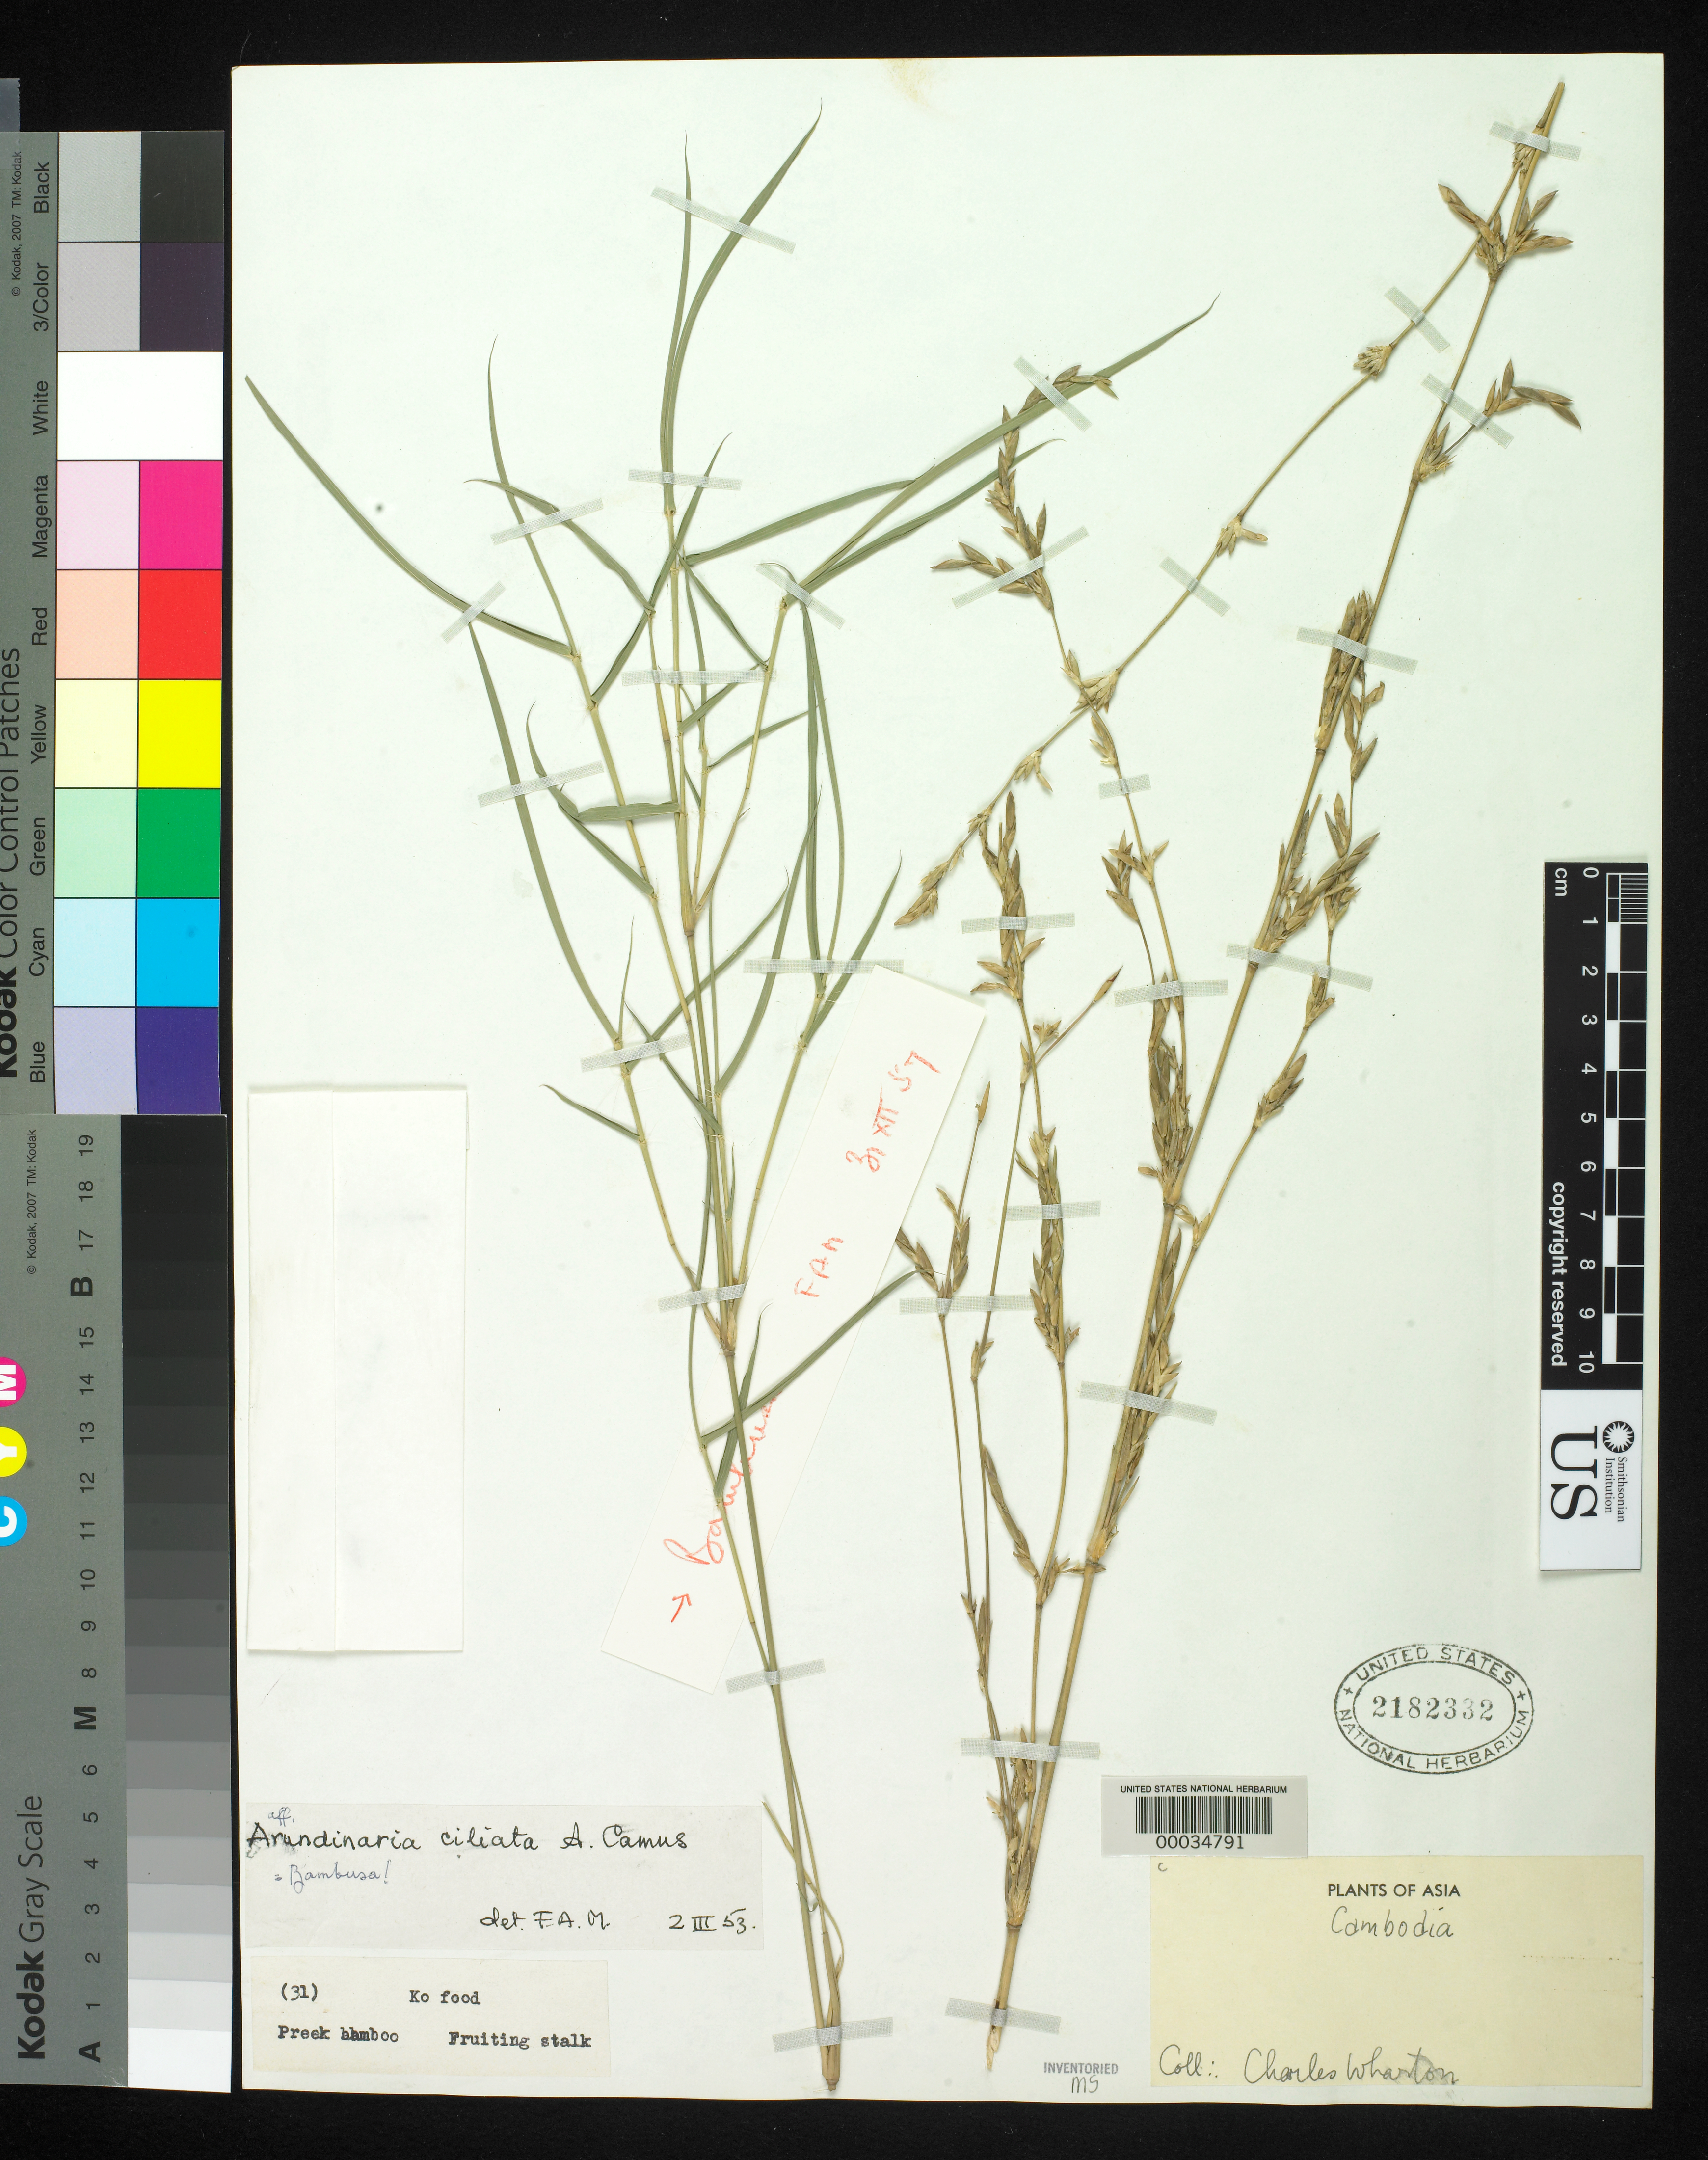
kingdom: Plantae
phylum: Tracheophyta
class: Liliopsida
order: Poales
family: Poaceae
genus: Bambusa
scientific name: Bambusa ciliata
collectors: C. Wharton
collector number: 31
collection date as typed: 10 May 1952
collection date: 1952-05-10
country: Cambodia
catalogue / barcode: US 2182332